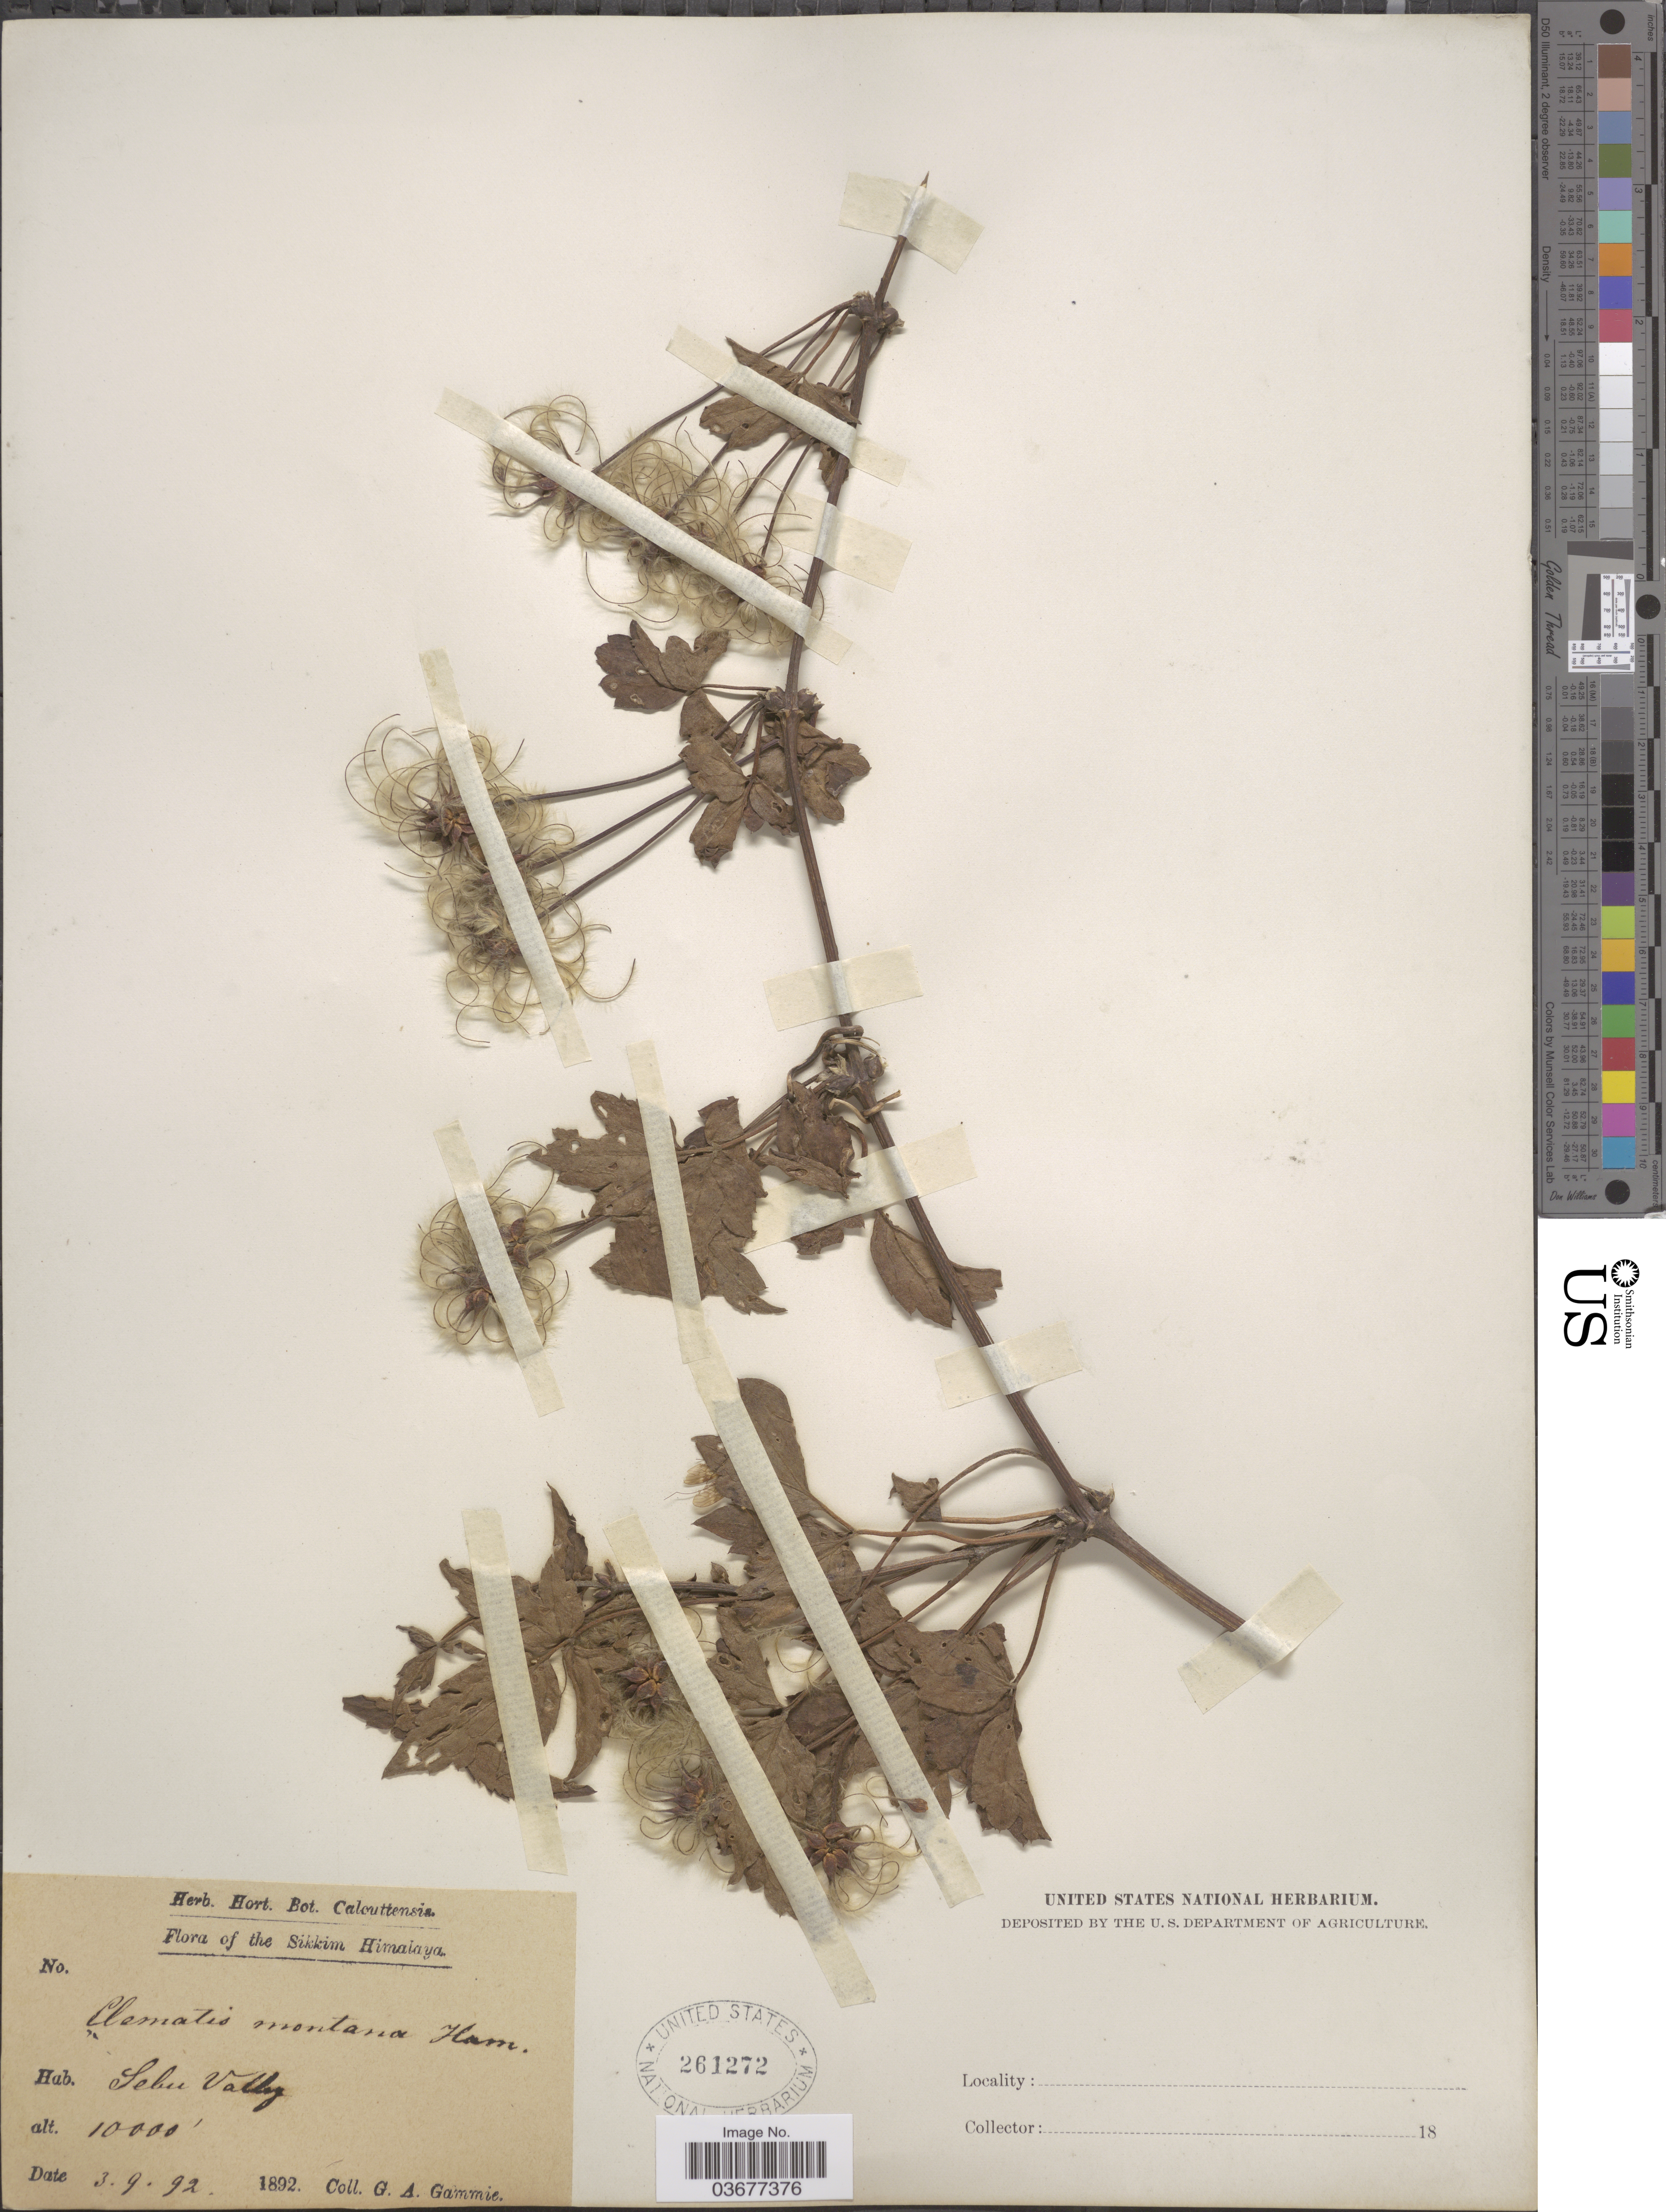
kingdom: Plantae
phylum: Tracheophyta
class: Magnoliopsida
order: Ranunculales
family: Ranunculaceae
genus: Clematis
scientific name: Clematis montana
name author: Buch.-Ham. ex DC.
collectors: G. Gammie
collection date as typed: Transcribed d/m/y: 3/9/92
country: India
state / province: Sikkim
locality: The Sikkim Himalaya. Sebu Valley.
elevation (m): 3048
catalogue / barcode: US 261272